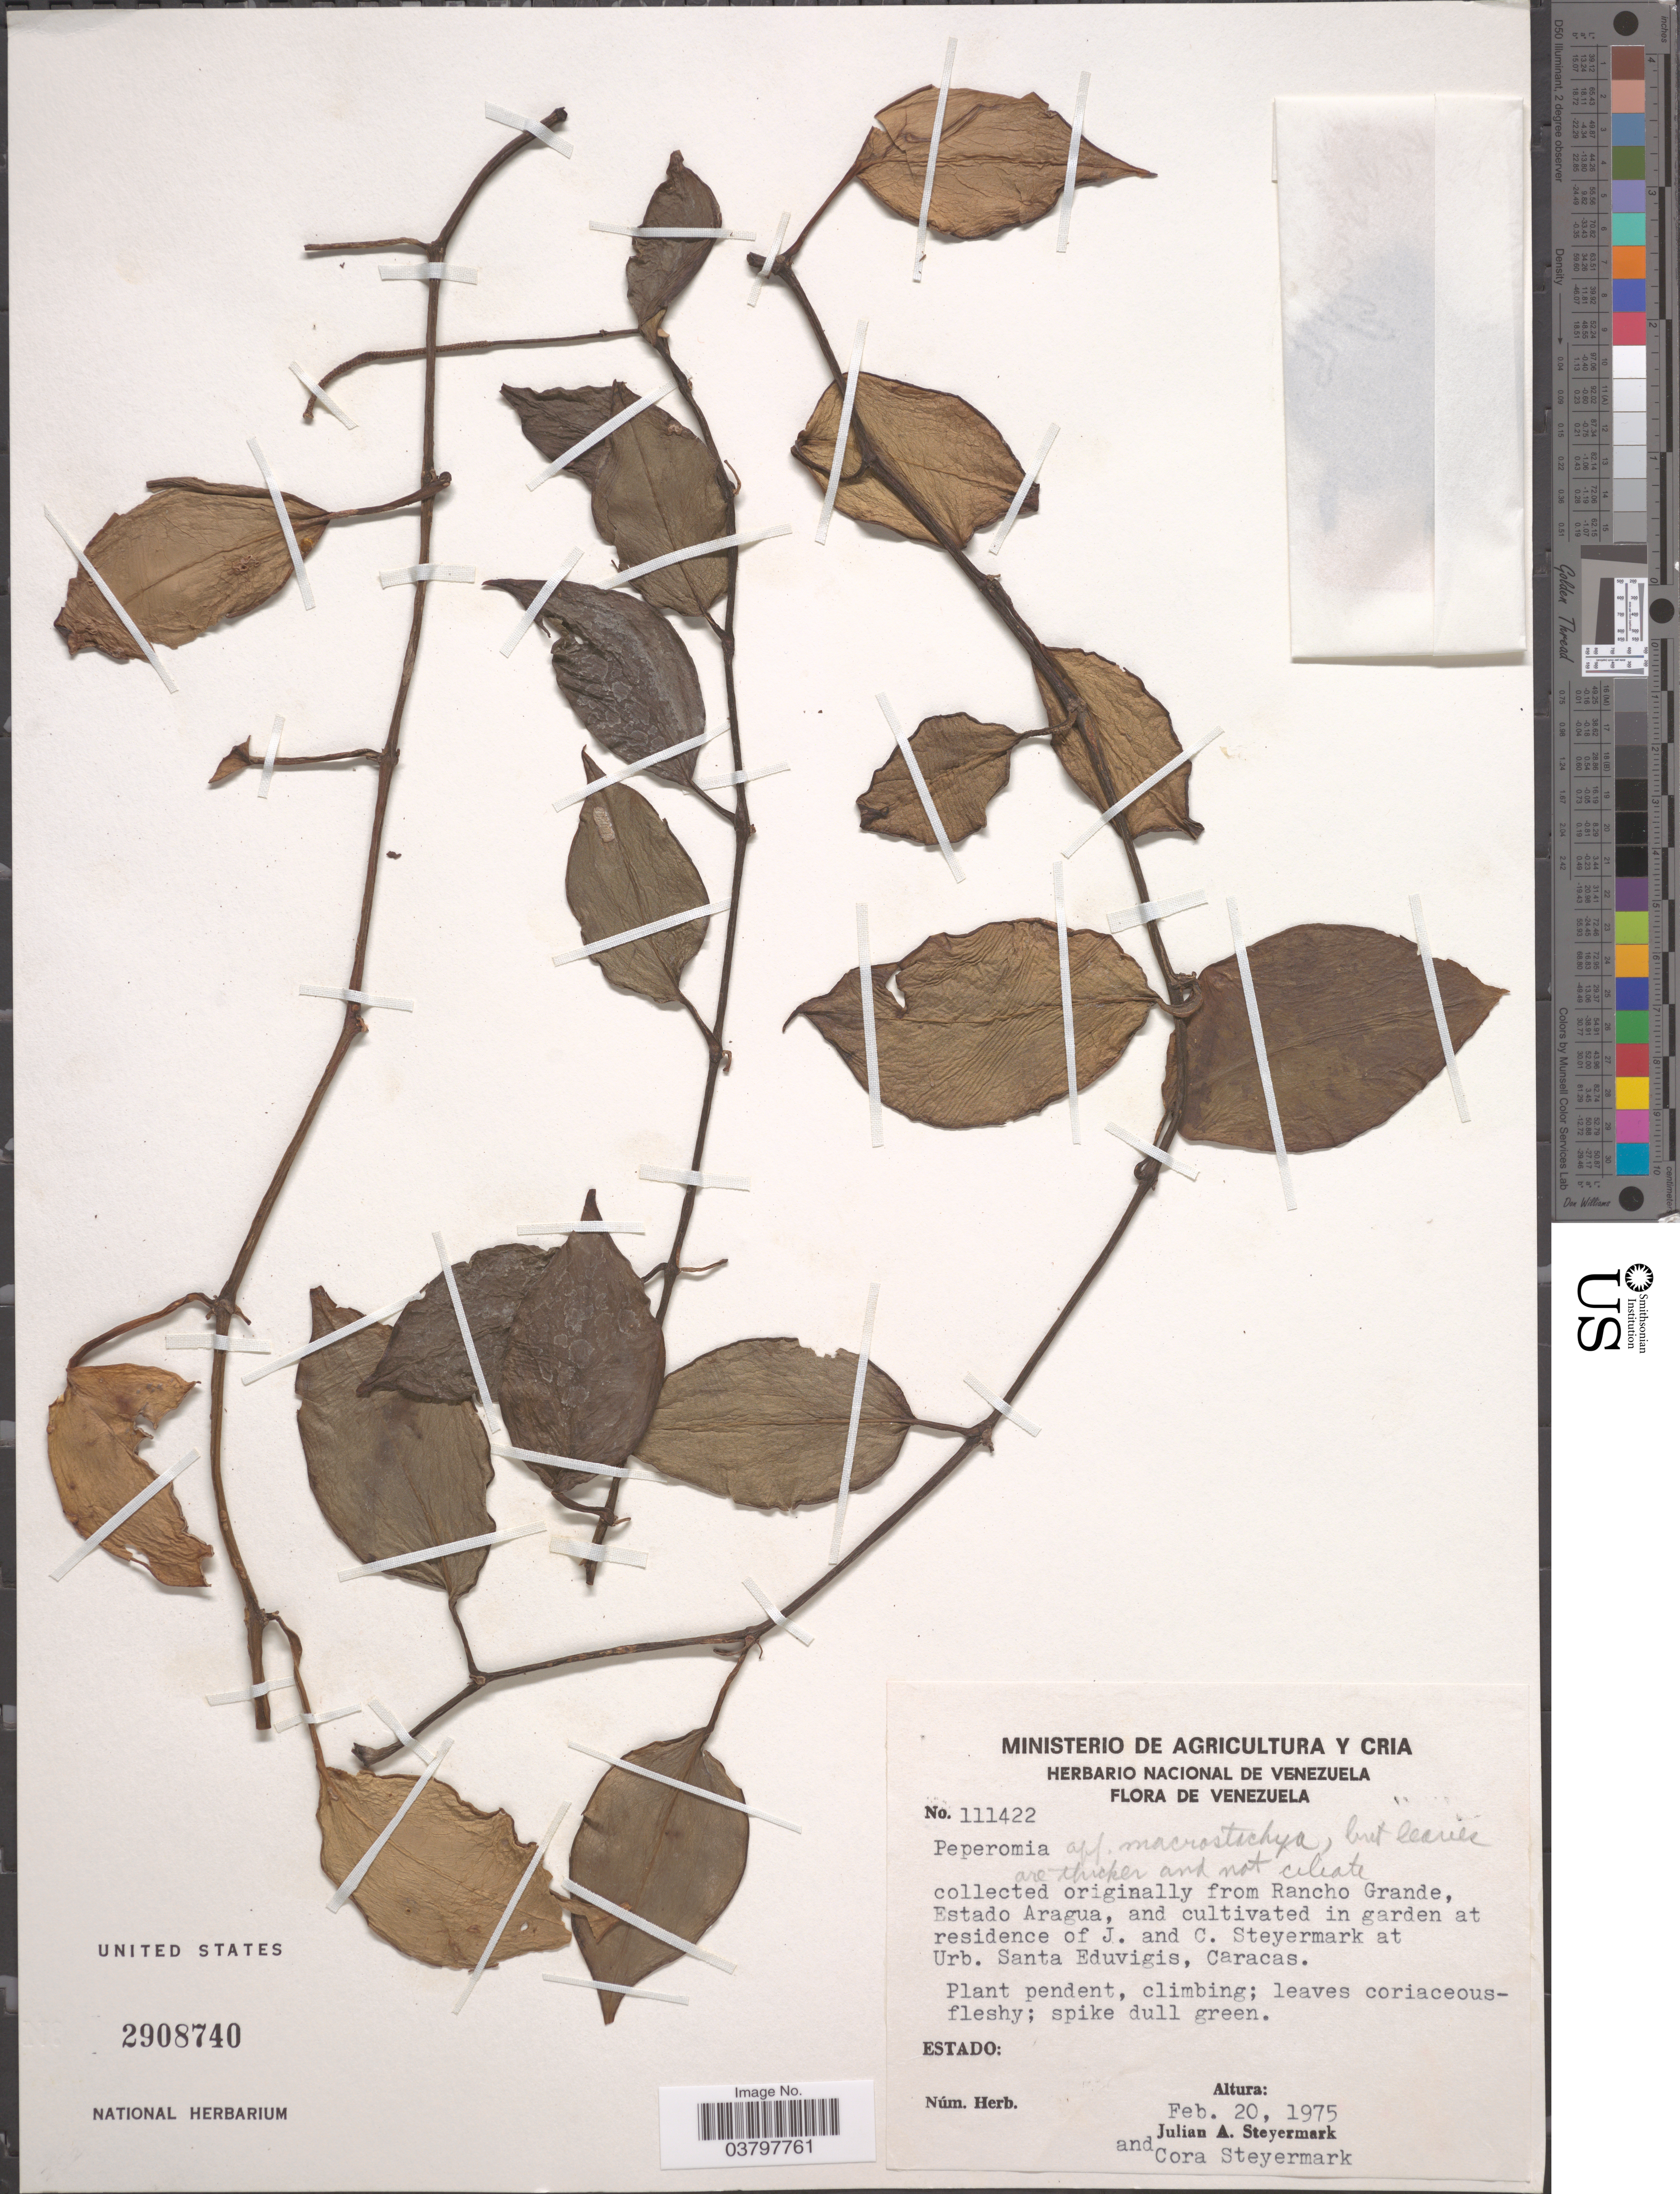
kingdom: Plantae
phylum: Tracheophyta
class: Magnoliopsida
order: Piperales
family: Piperaceae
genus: Peperomia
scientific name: Peperomia macrostachya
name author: (Vahl) A. Dietr.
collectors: J. Steyermark & C. Steyermark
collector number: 111422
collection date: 1975-02-20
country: Venezuela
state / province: Aragua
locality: From Rancho Grande, Estado Aragua, and cultivated in garden at residence of J. and C. Steyermark at Urb. Santa Eduvigis, Caracas.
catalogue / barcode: US 2908740